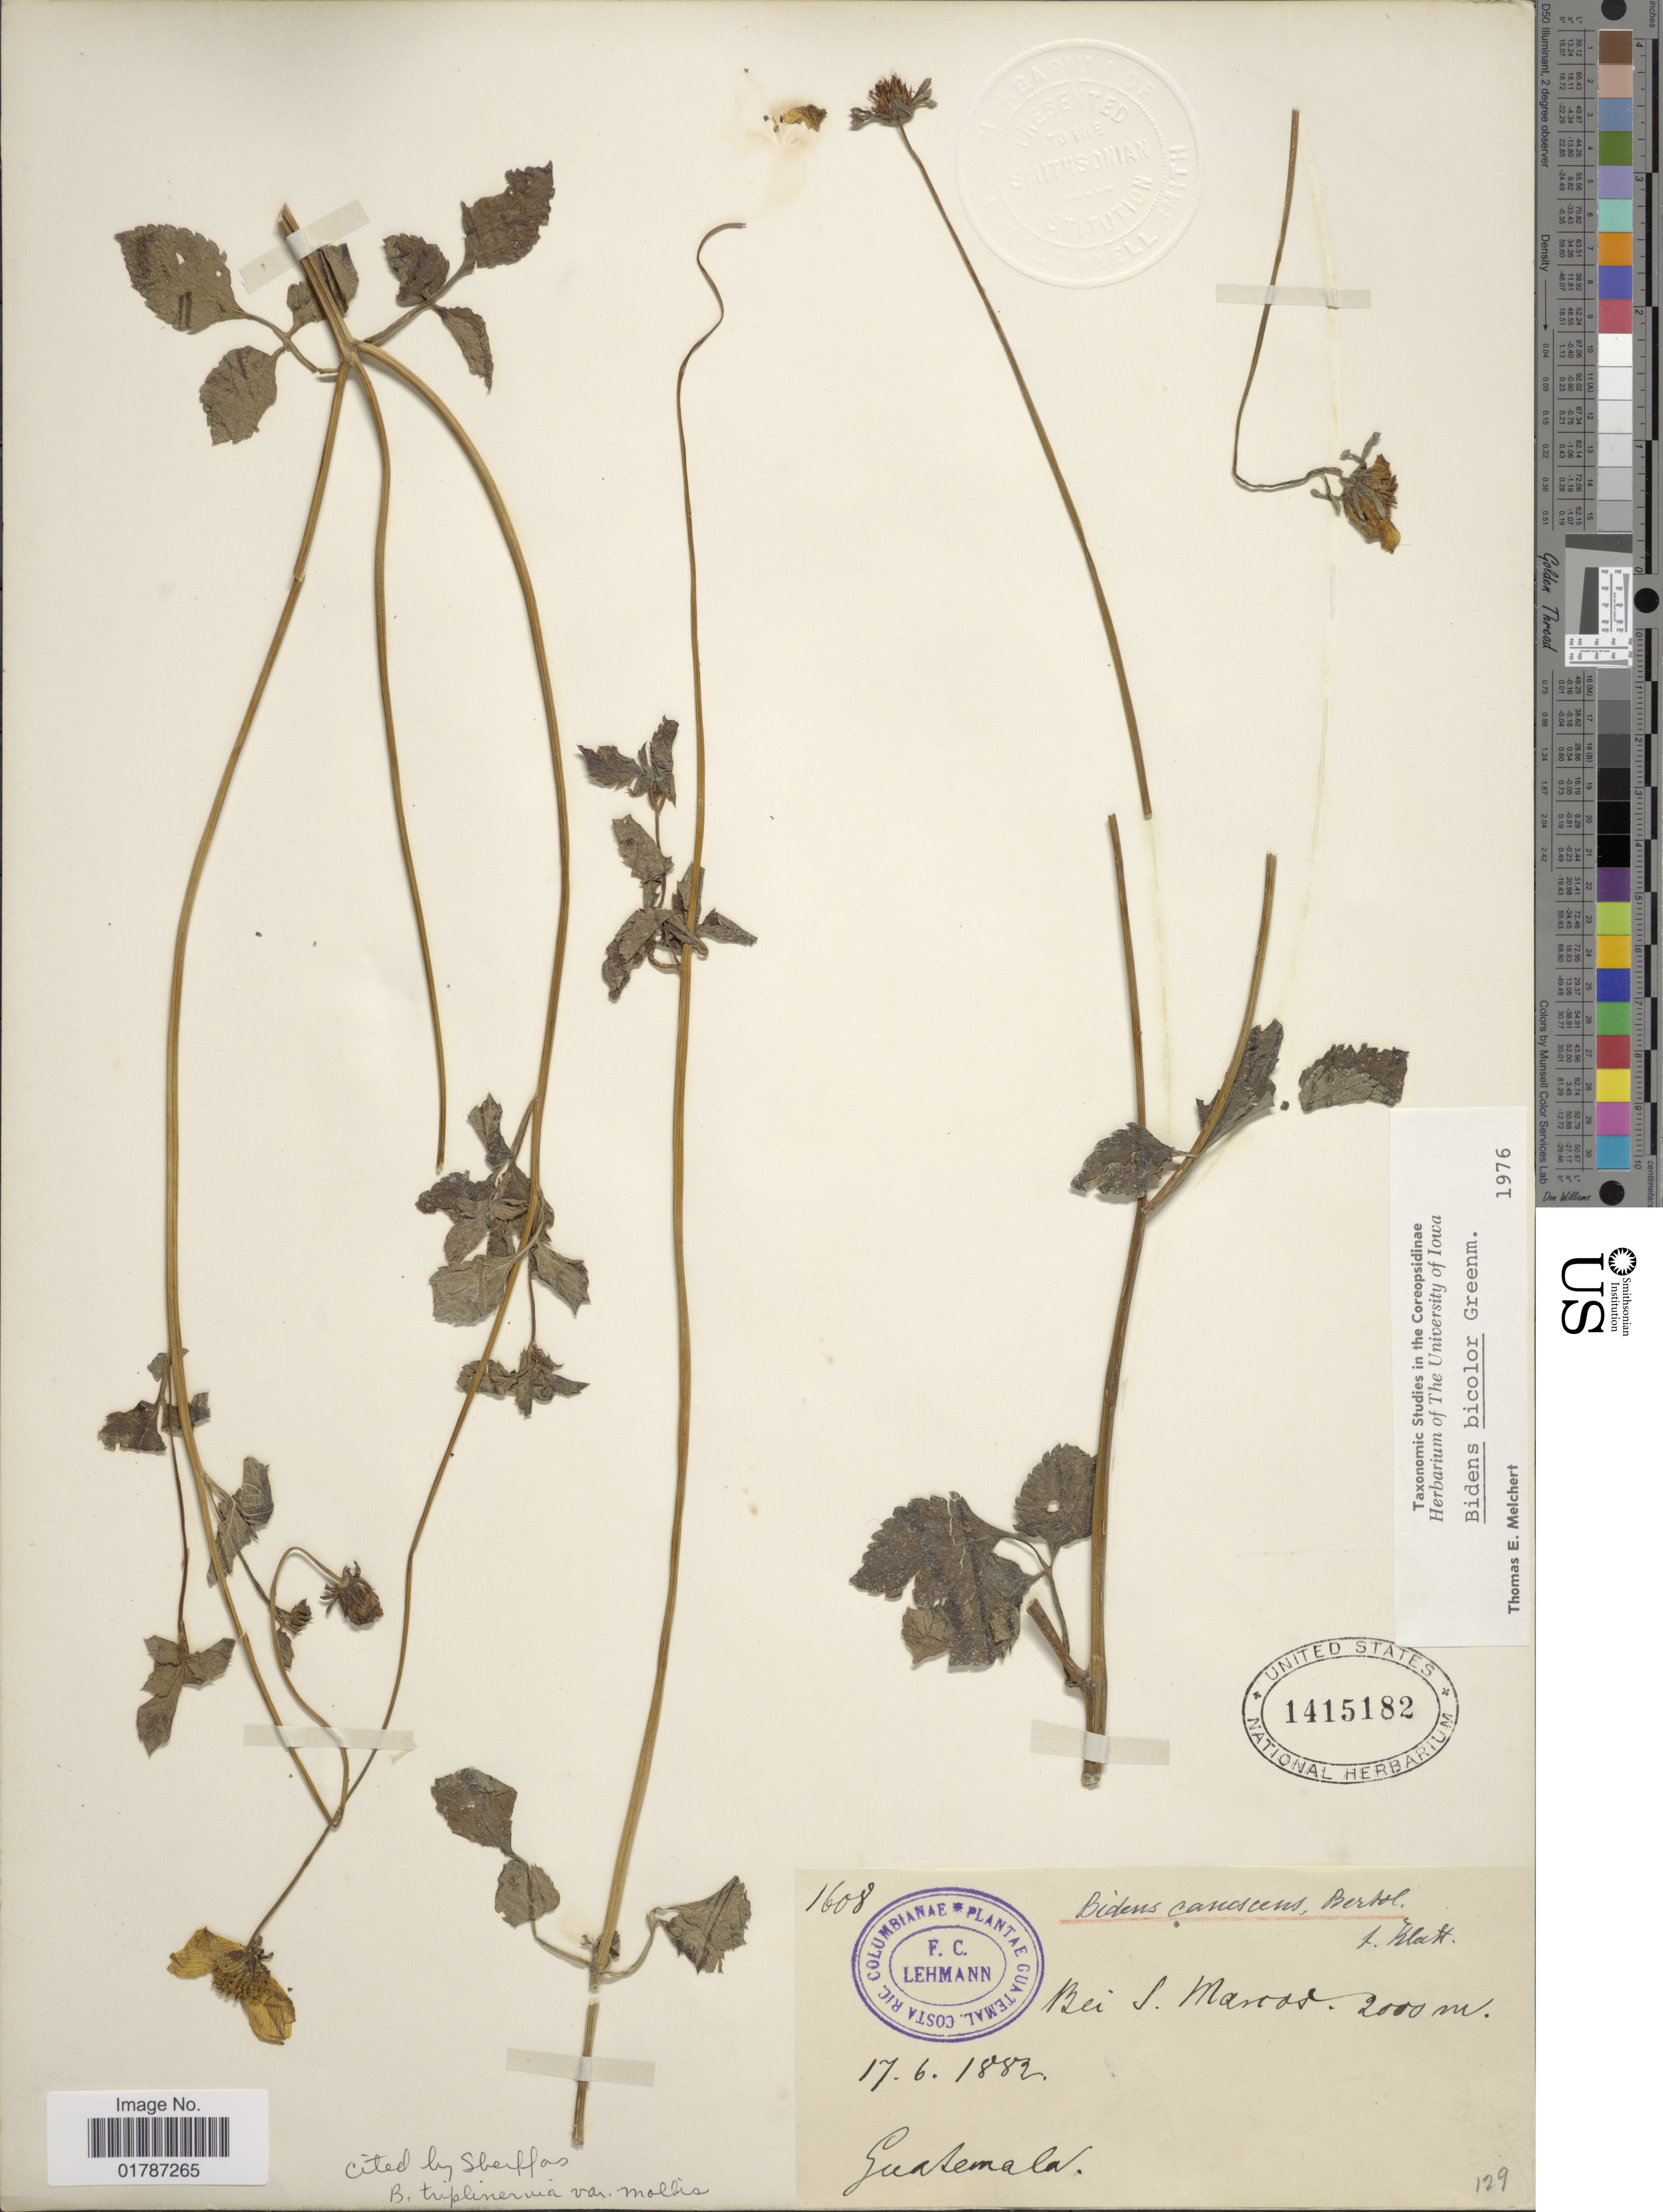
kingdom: Plantae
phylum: Tracheophyta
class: Magnoliopsida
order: Asterales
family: Asteraceae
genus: Bidens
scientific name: Bidens bicolor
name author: Greenm.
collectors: F. C. Lehmann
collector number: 1608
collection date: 1882-06-17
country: Guatemala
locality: Bei S. Marcos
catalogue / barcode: US 1415182